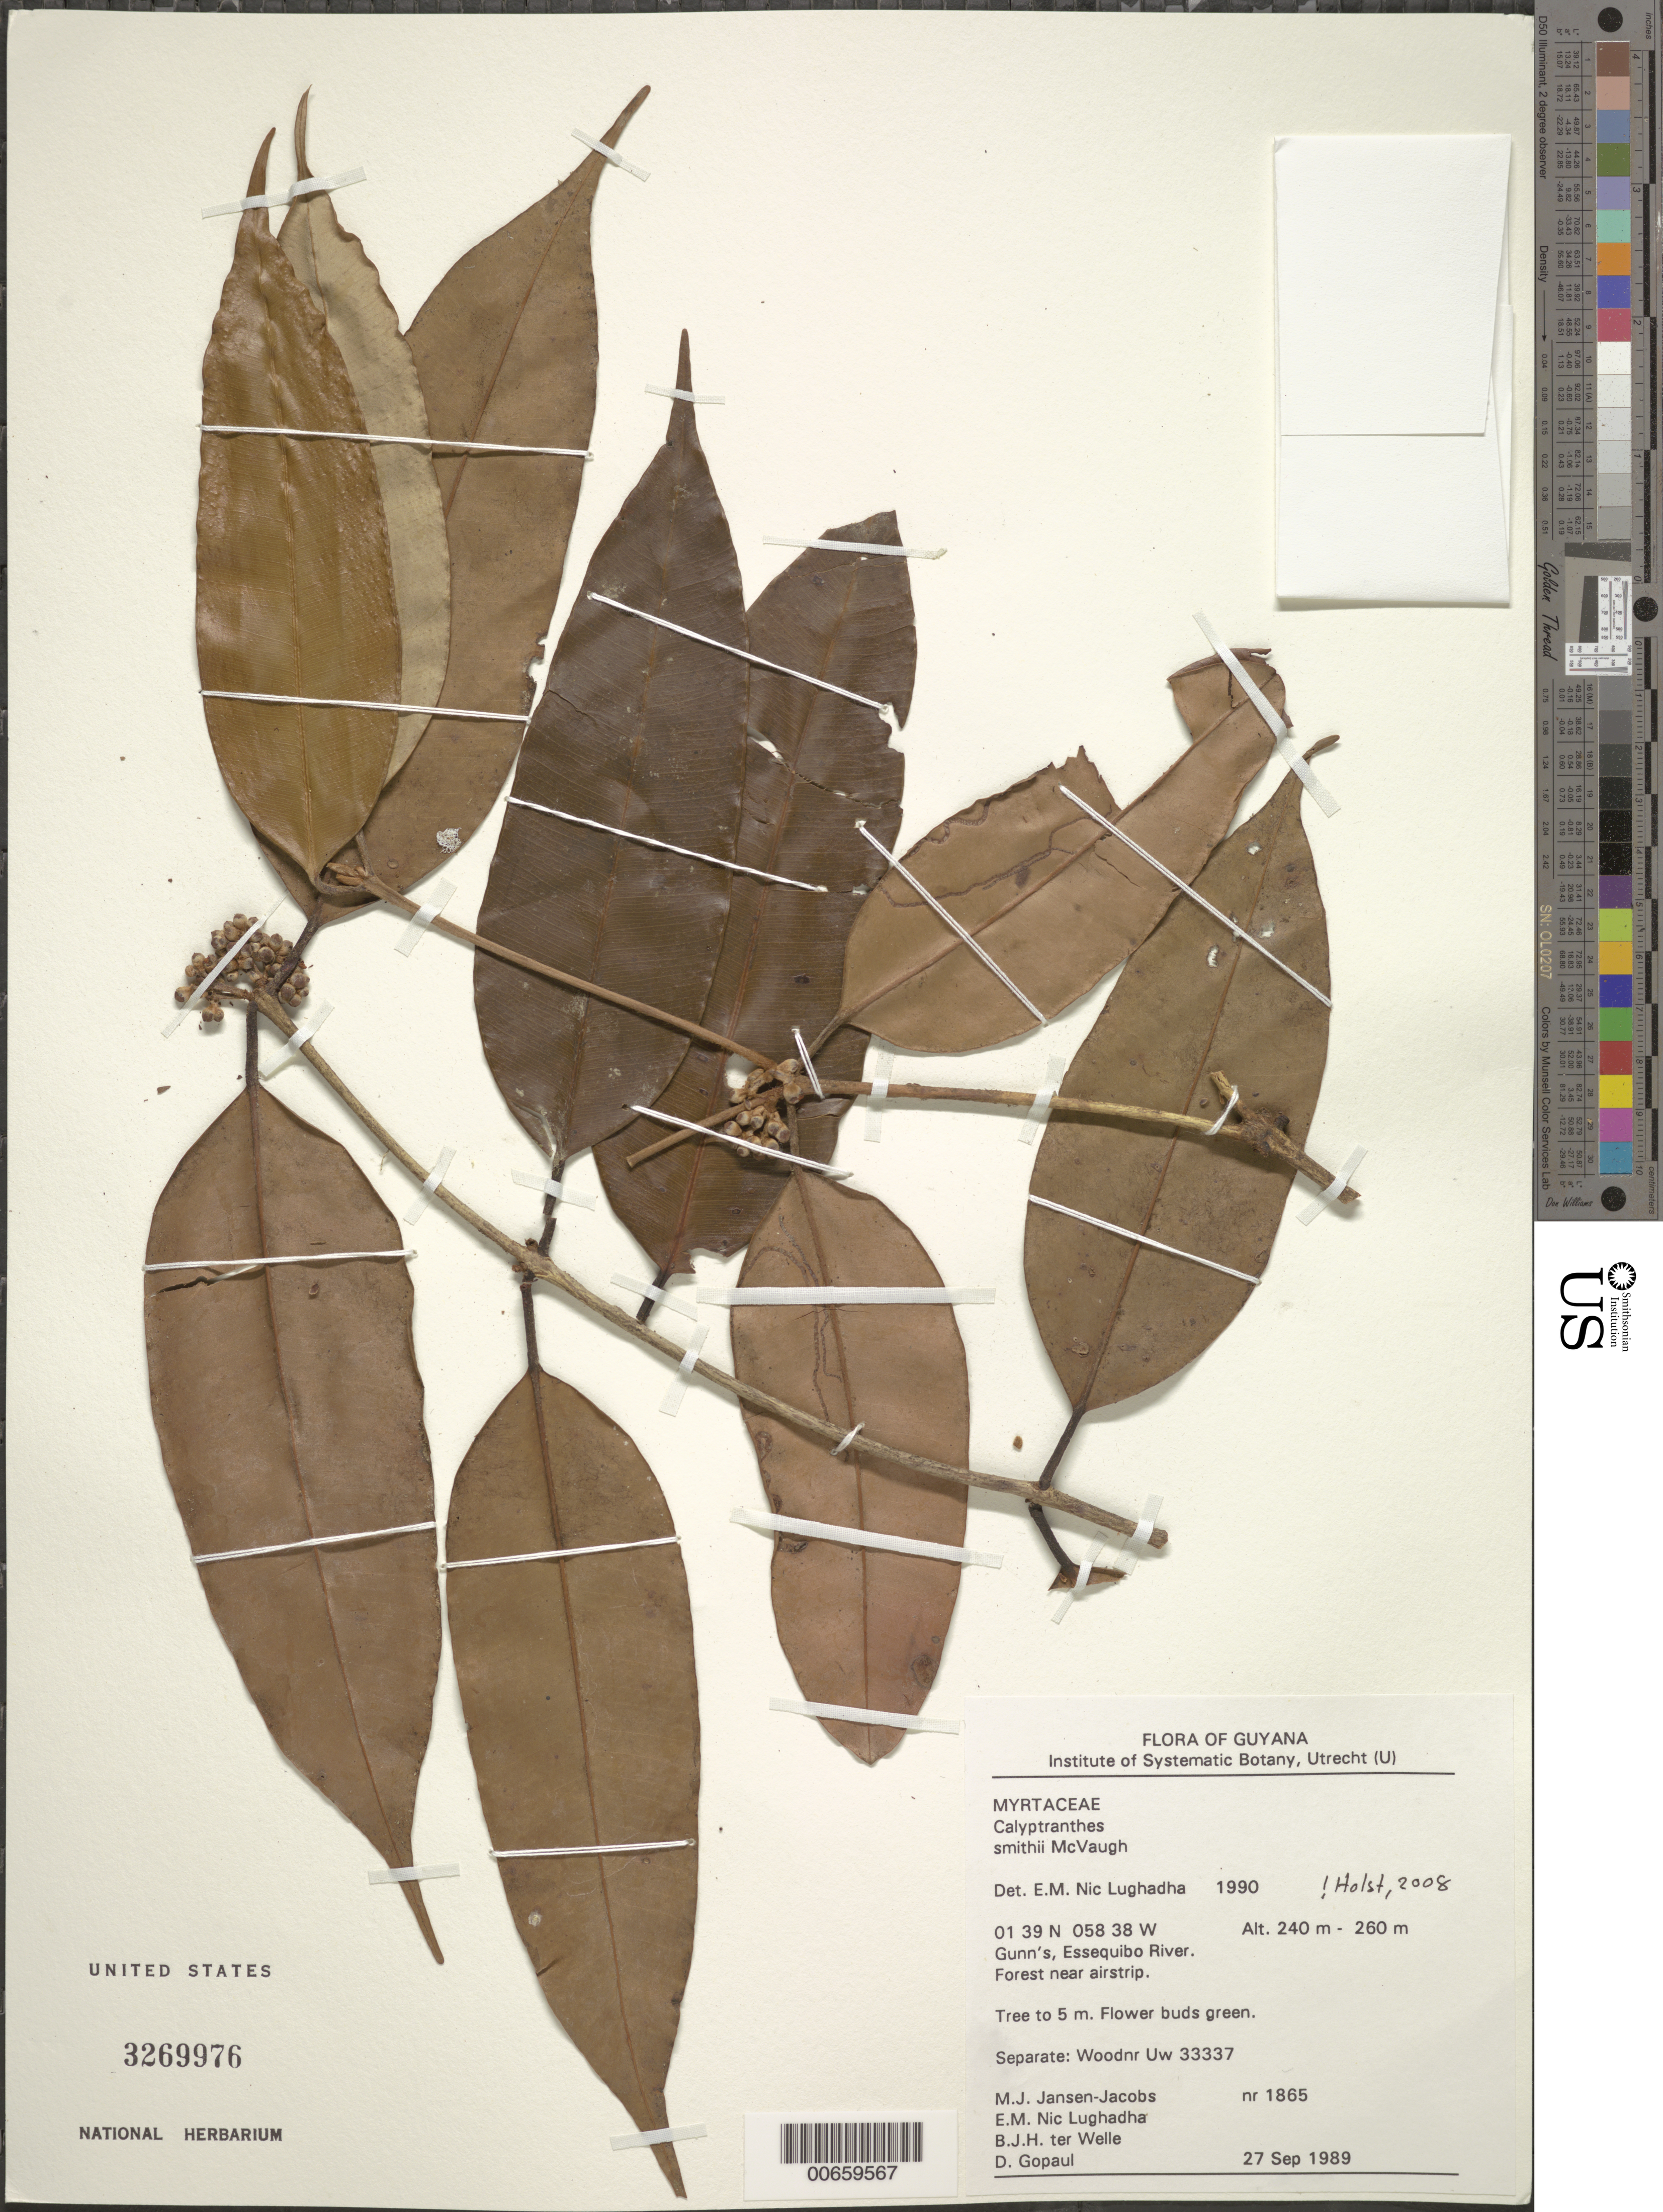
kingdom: Plantae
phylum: Tracheophyta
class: Magnoliopsida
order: Myrtales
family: Myrtaceae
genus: Myrcia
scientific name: Myrcia fasciculata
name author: (O. Berg) K. Campbell & K. Samra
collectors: M. J. Jansen-Jacobs, E. Nic Lughadha, B. Welle & D. Gopaul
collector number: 1865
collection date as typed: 27-Sep-89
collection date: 1989-09-27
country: Guyana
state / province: U. Takutu-U. Essequibo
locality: Gunn's, Essequibo River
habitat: Forest near airstrip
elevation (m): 240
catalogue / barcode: US 3269976